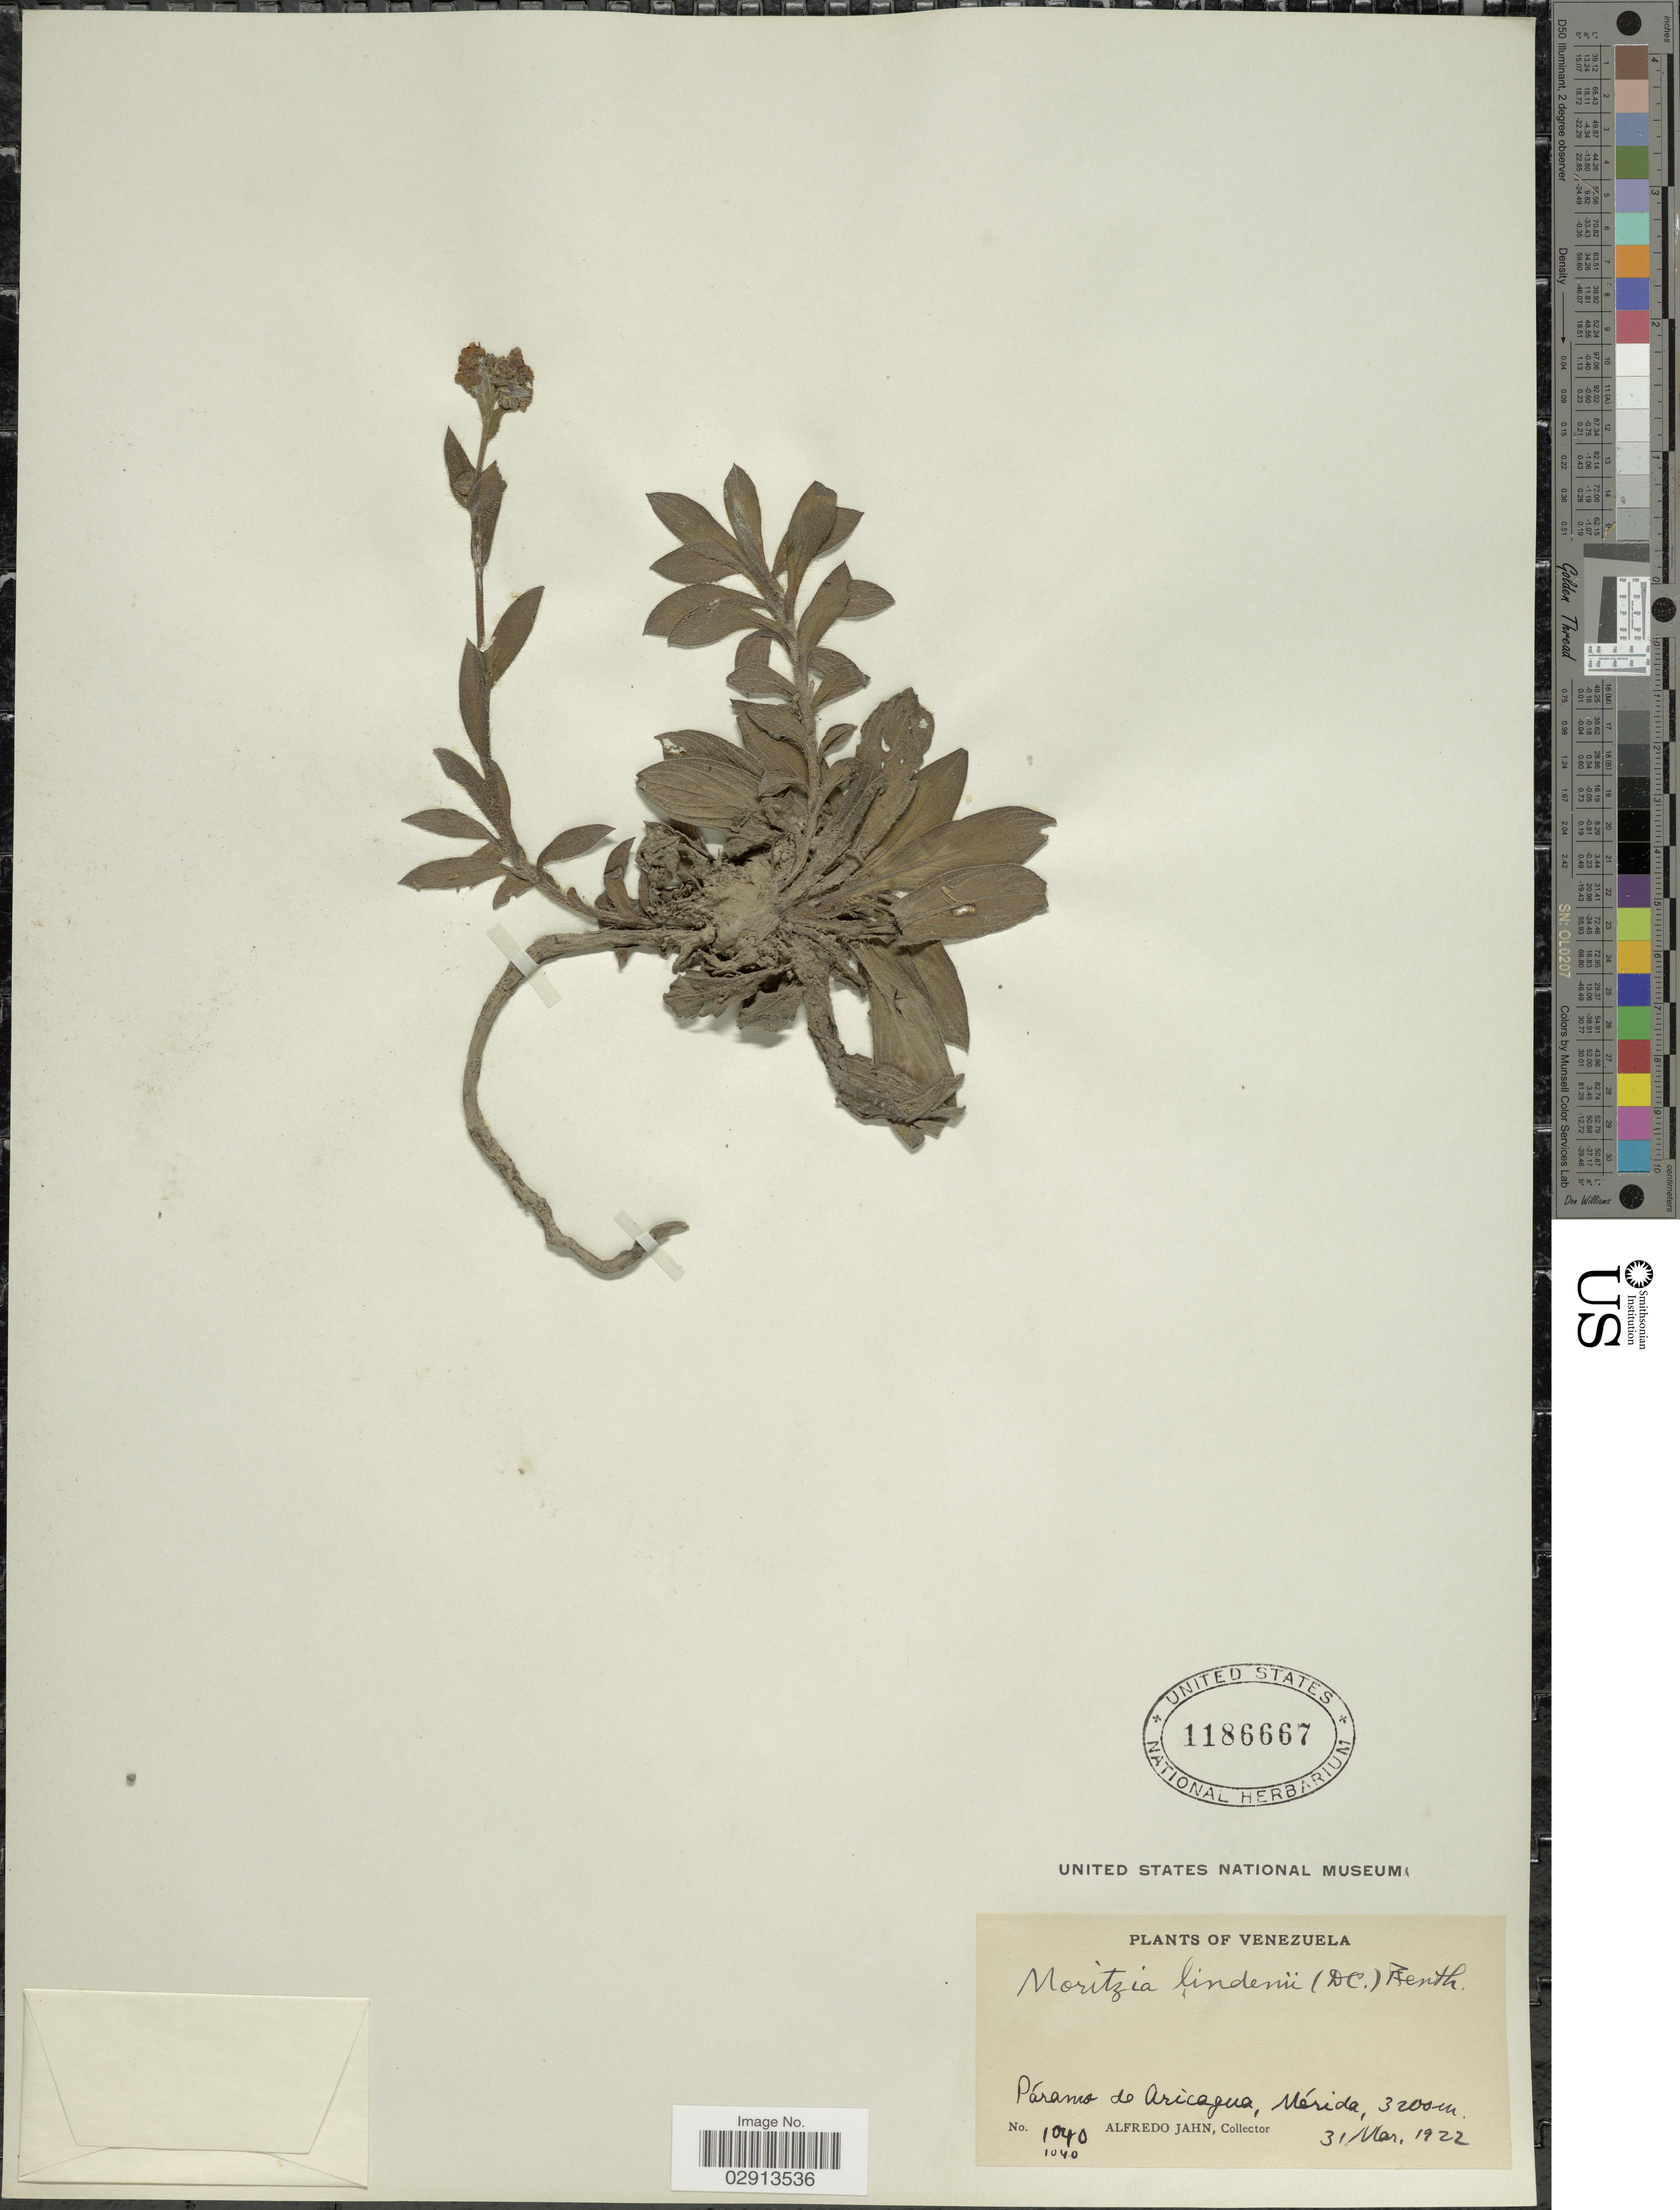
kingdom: Plantae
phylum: Tracheophyta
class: Magnoliopsida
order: Boraginales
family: Boraginaceae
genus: Moritzia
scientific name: Moritzia lindenii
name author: (DC.) Benth.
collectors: A. Jahn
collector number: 1040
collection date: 1922-03-31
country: Venezuela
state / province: Mérida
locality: Páramo de Aricagua.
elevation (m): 3200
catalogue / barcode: US 1186667